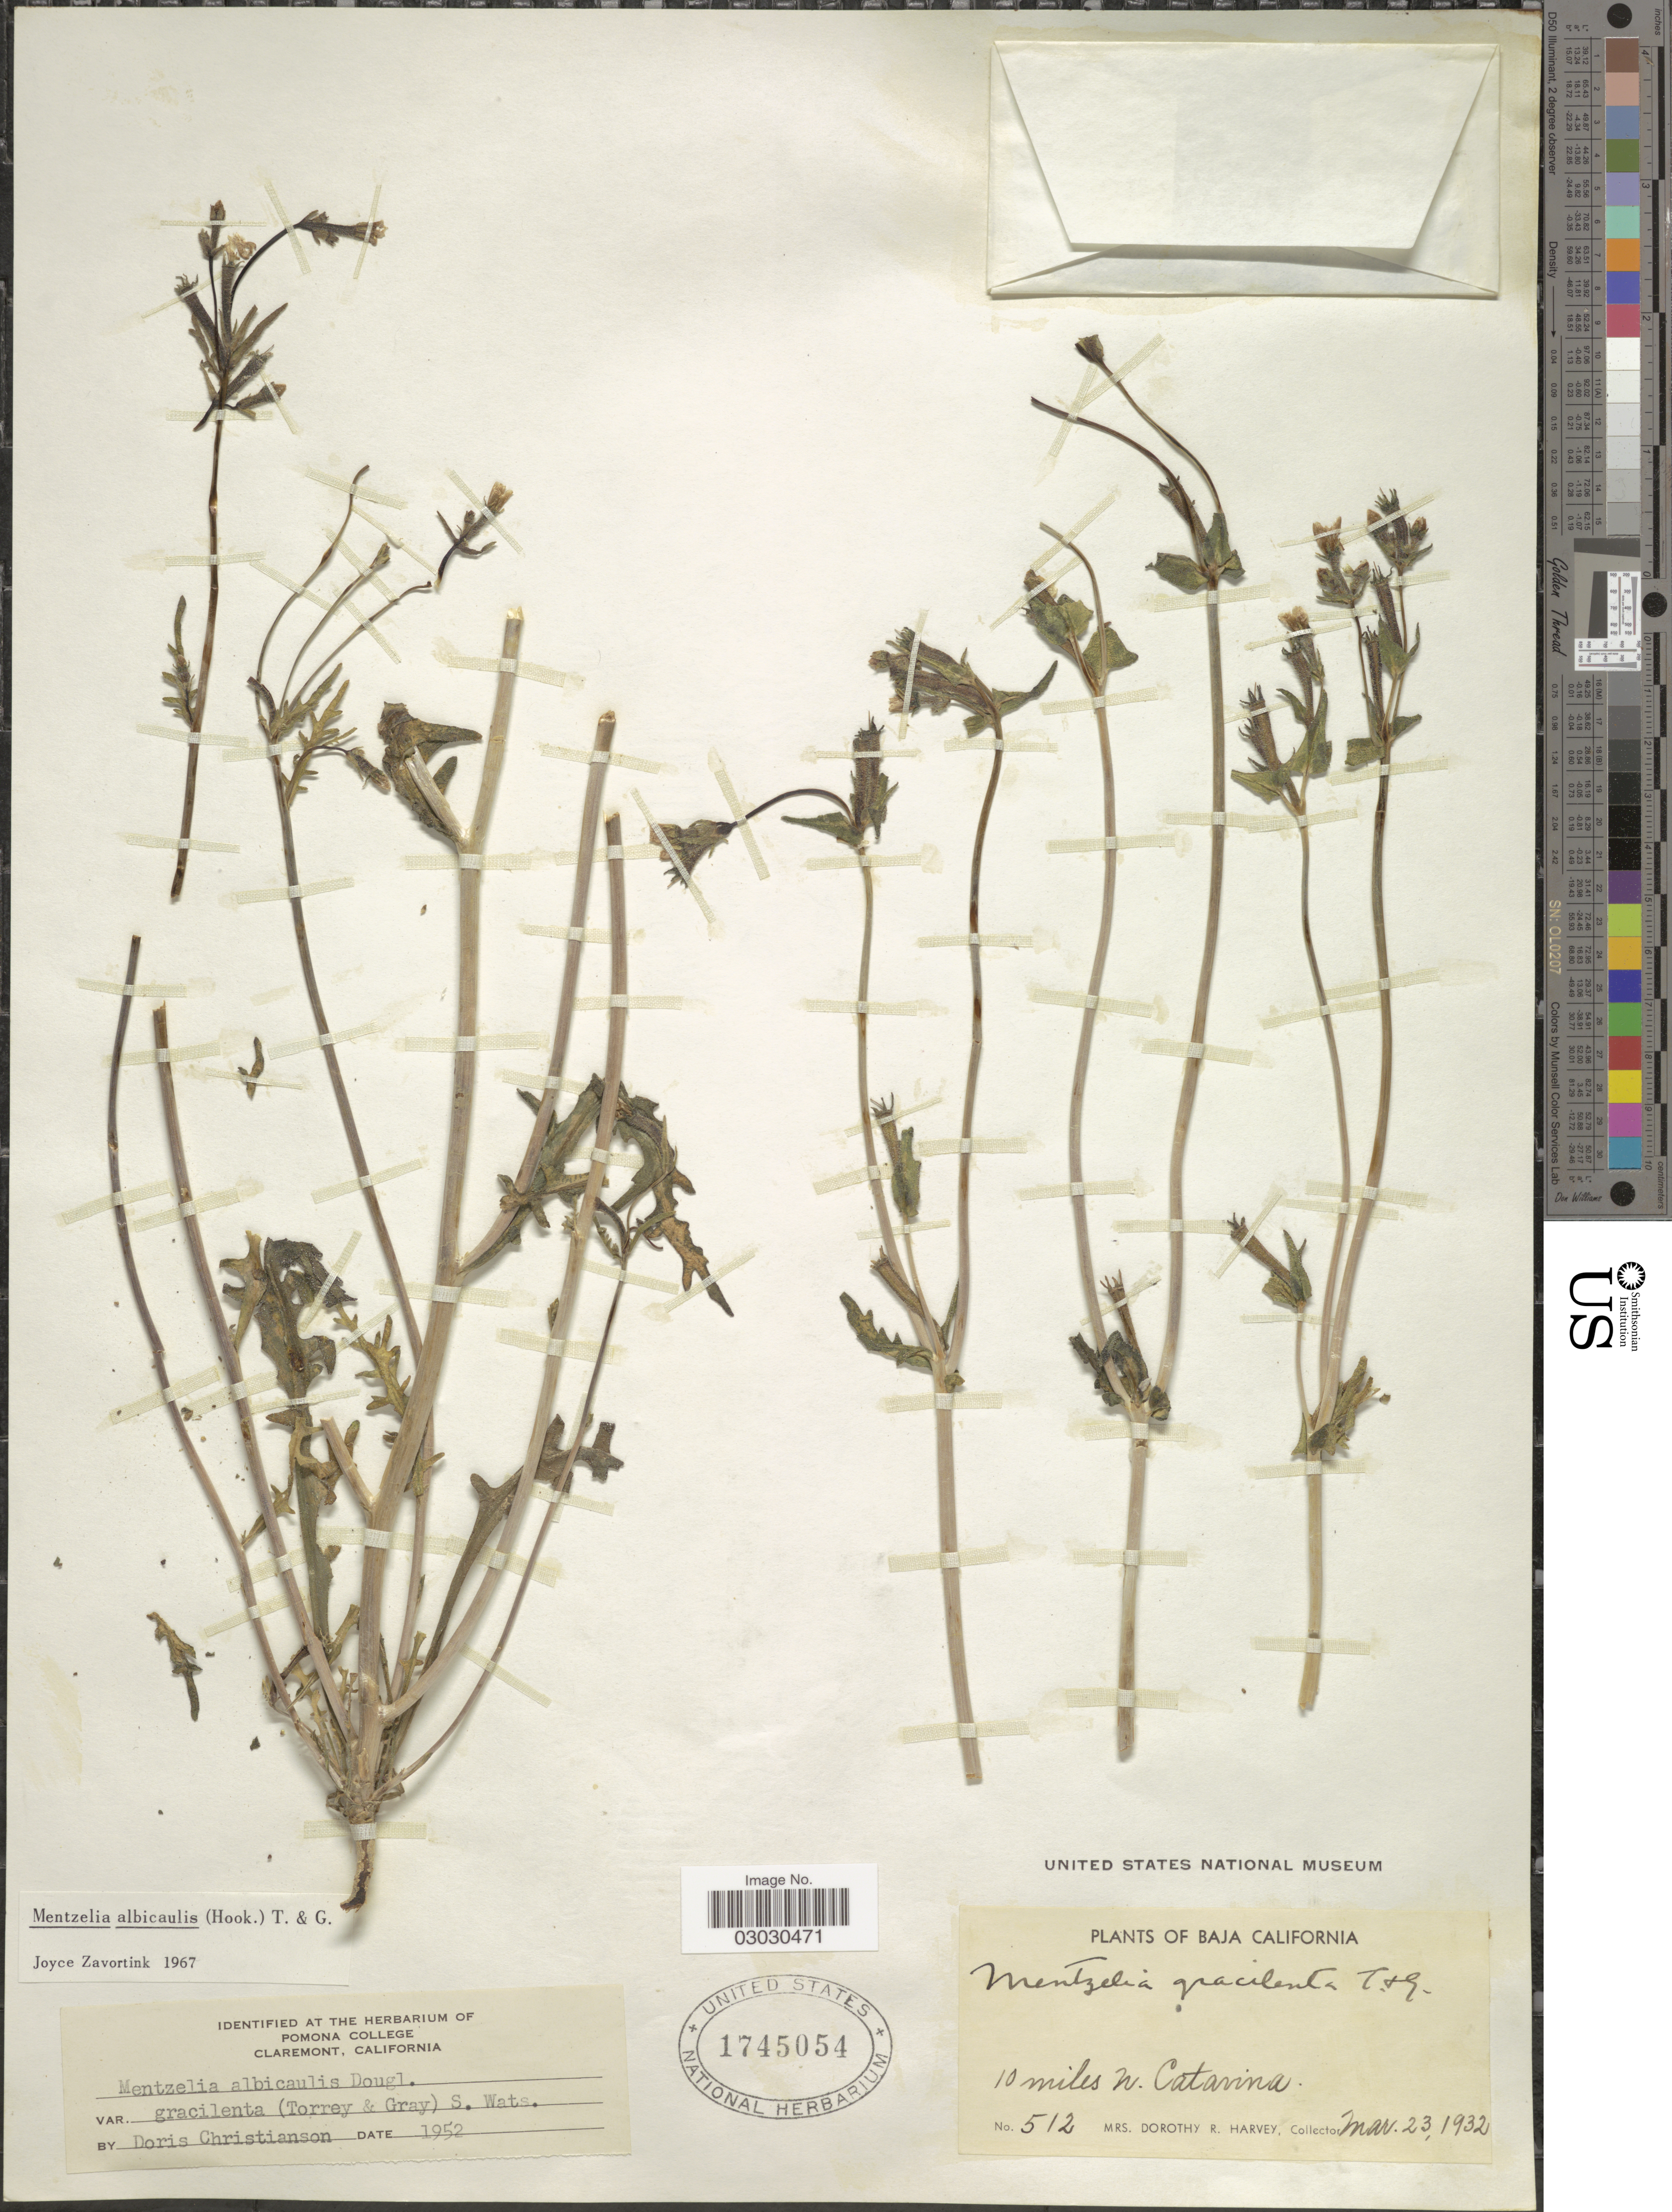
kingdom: Plantae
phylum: Tracheophyta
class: Magnoliopsida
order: Cornales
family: Loasaceae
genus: Mentzelia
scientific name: Mentzelia albicaulis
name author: (Douglas ex Hook.) Douglas ex Torr. & A. Gray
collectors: Harvey, Mrs. D. R.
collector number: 512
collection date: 1932-03-23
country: Mexico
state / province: Baja California Norte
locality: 10 miles n. Catarina.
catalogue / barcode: US 1745054